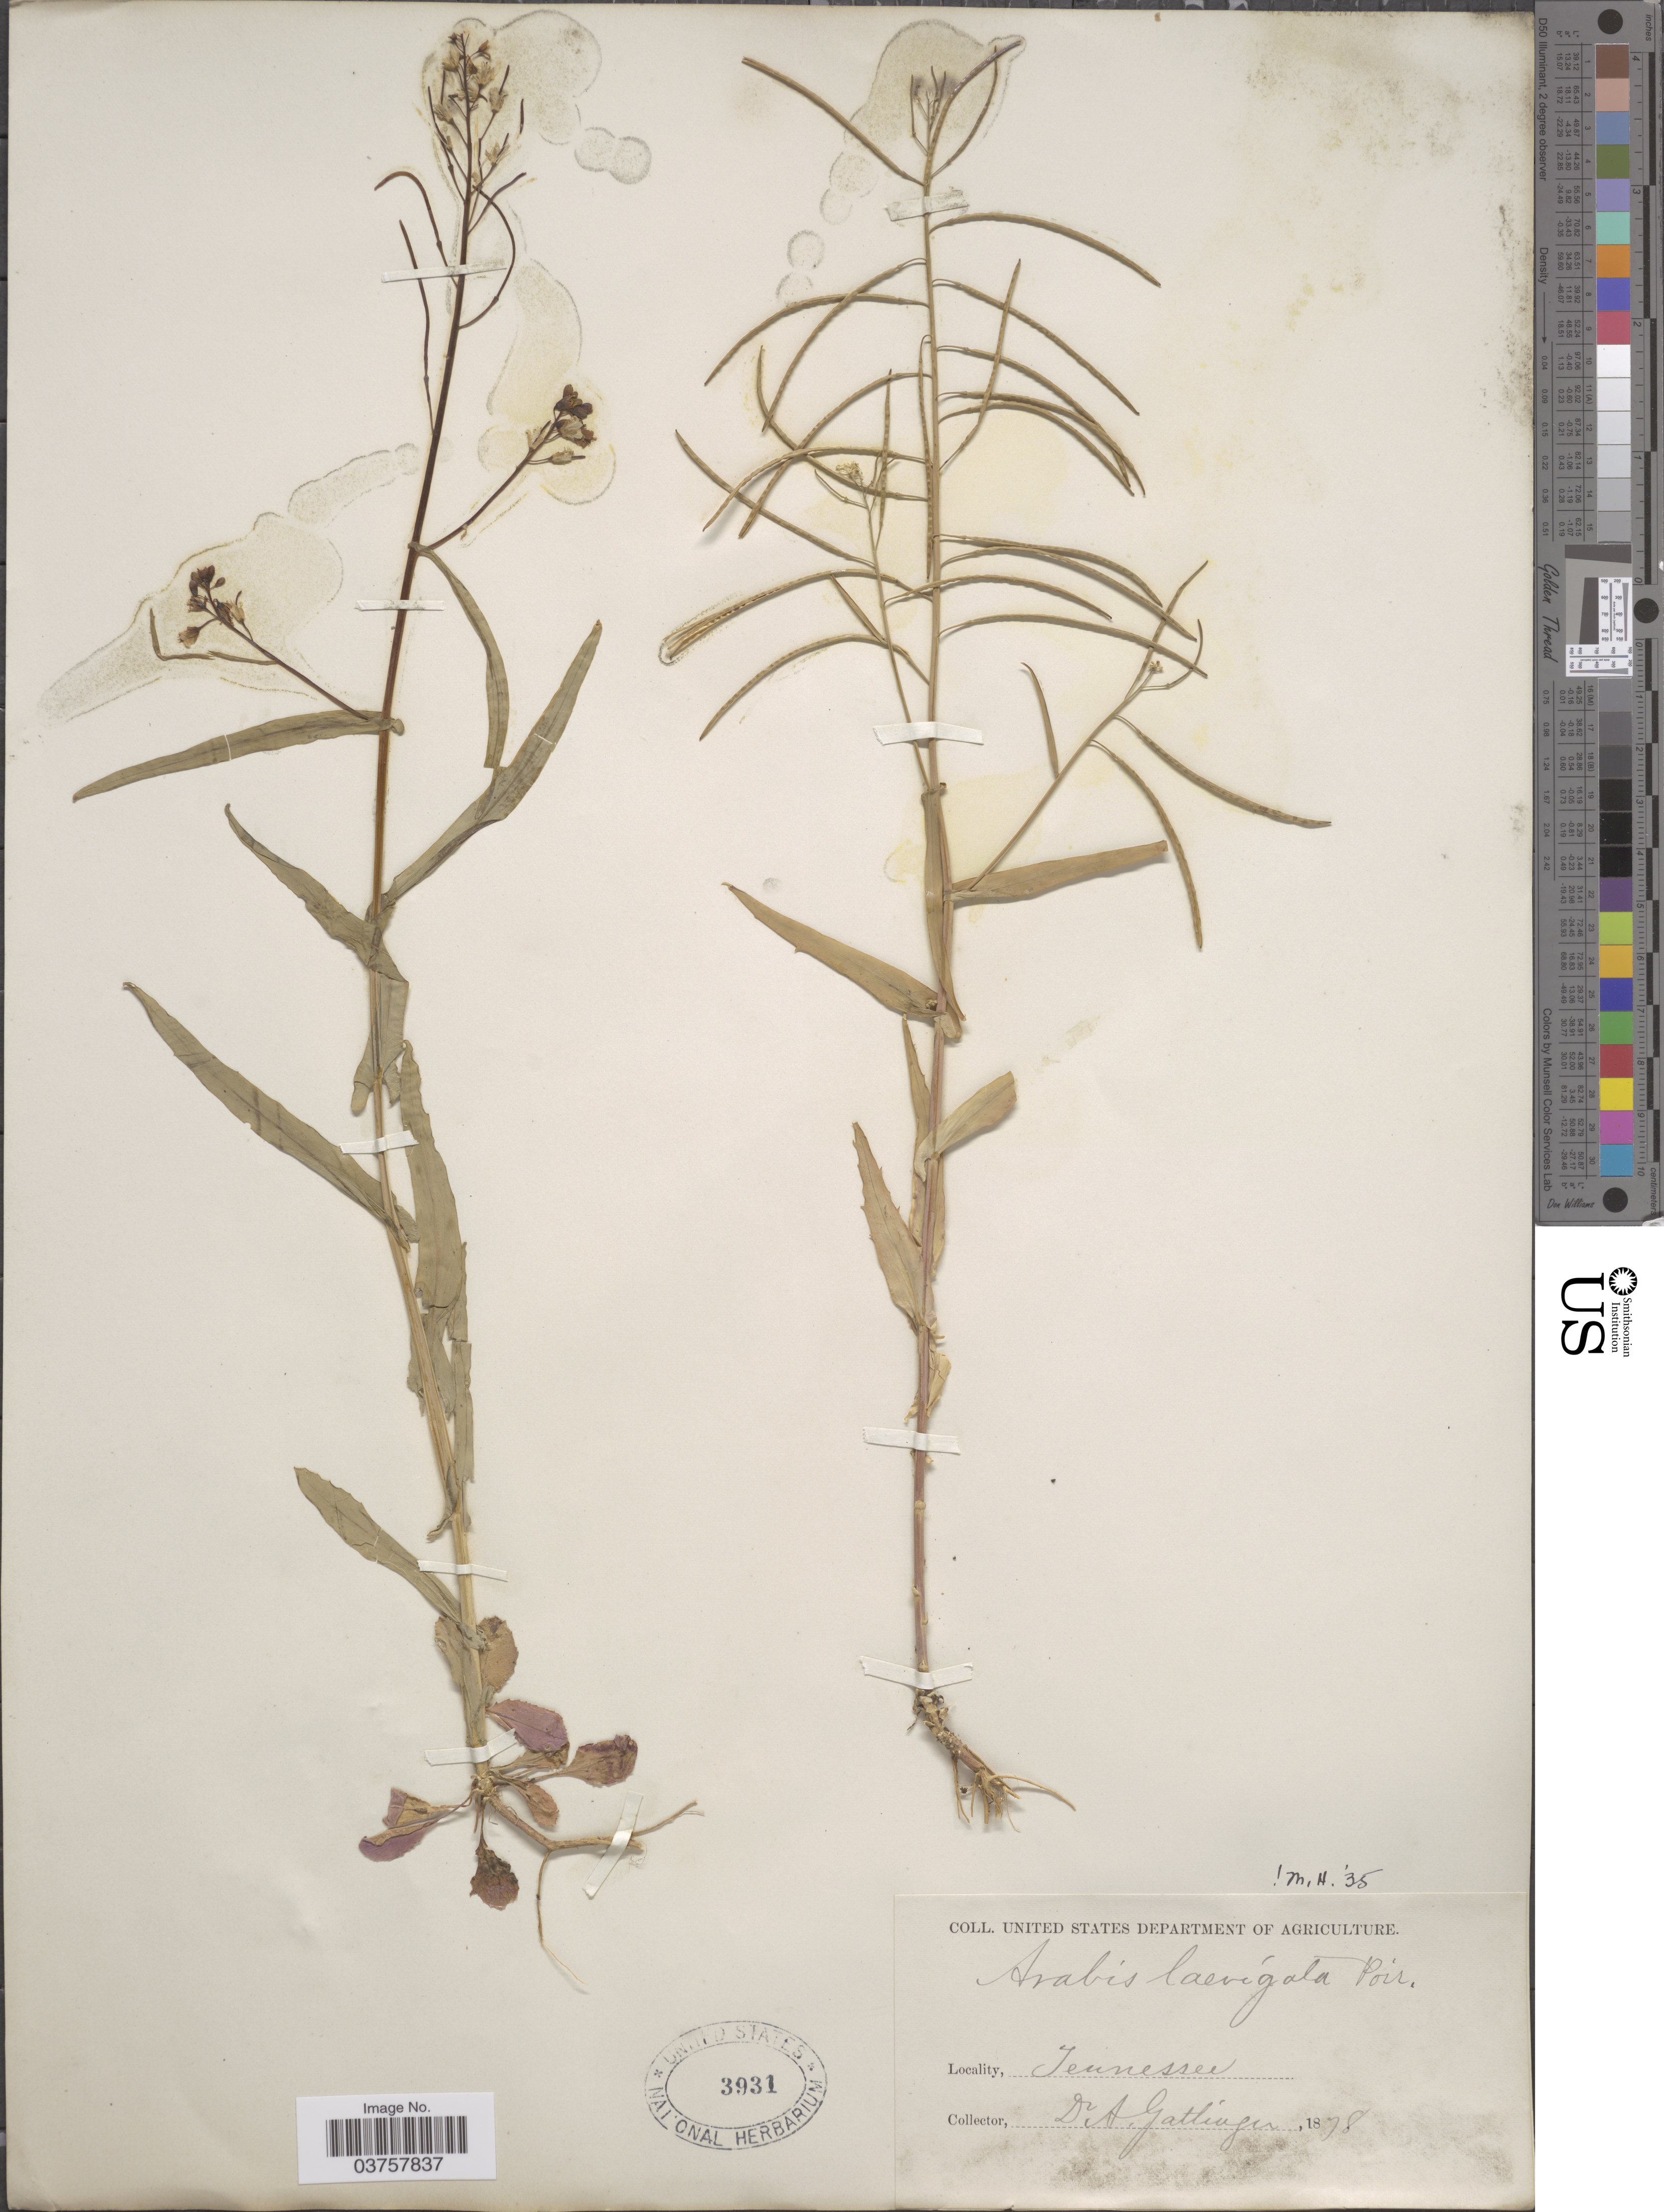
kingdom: Plantae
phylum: Tracheophyta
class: Magnoliopsida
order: Brassicales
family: Brassicaceae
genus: Arabis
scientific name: Arabis laevigata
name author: (Muhl. ex Willd.) Poir.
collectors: A. Gattinger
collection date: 1878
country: United States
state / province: Tennessee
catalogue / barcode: US 3931